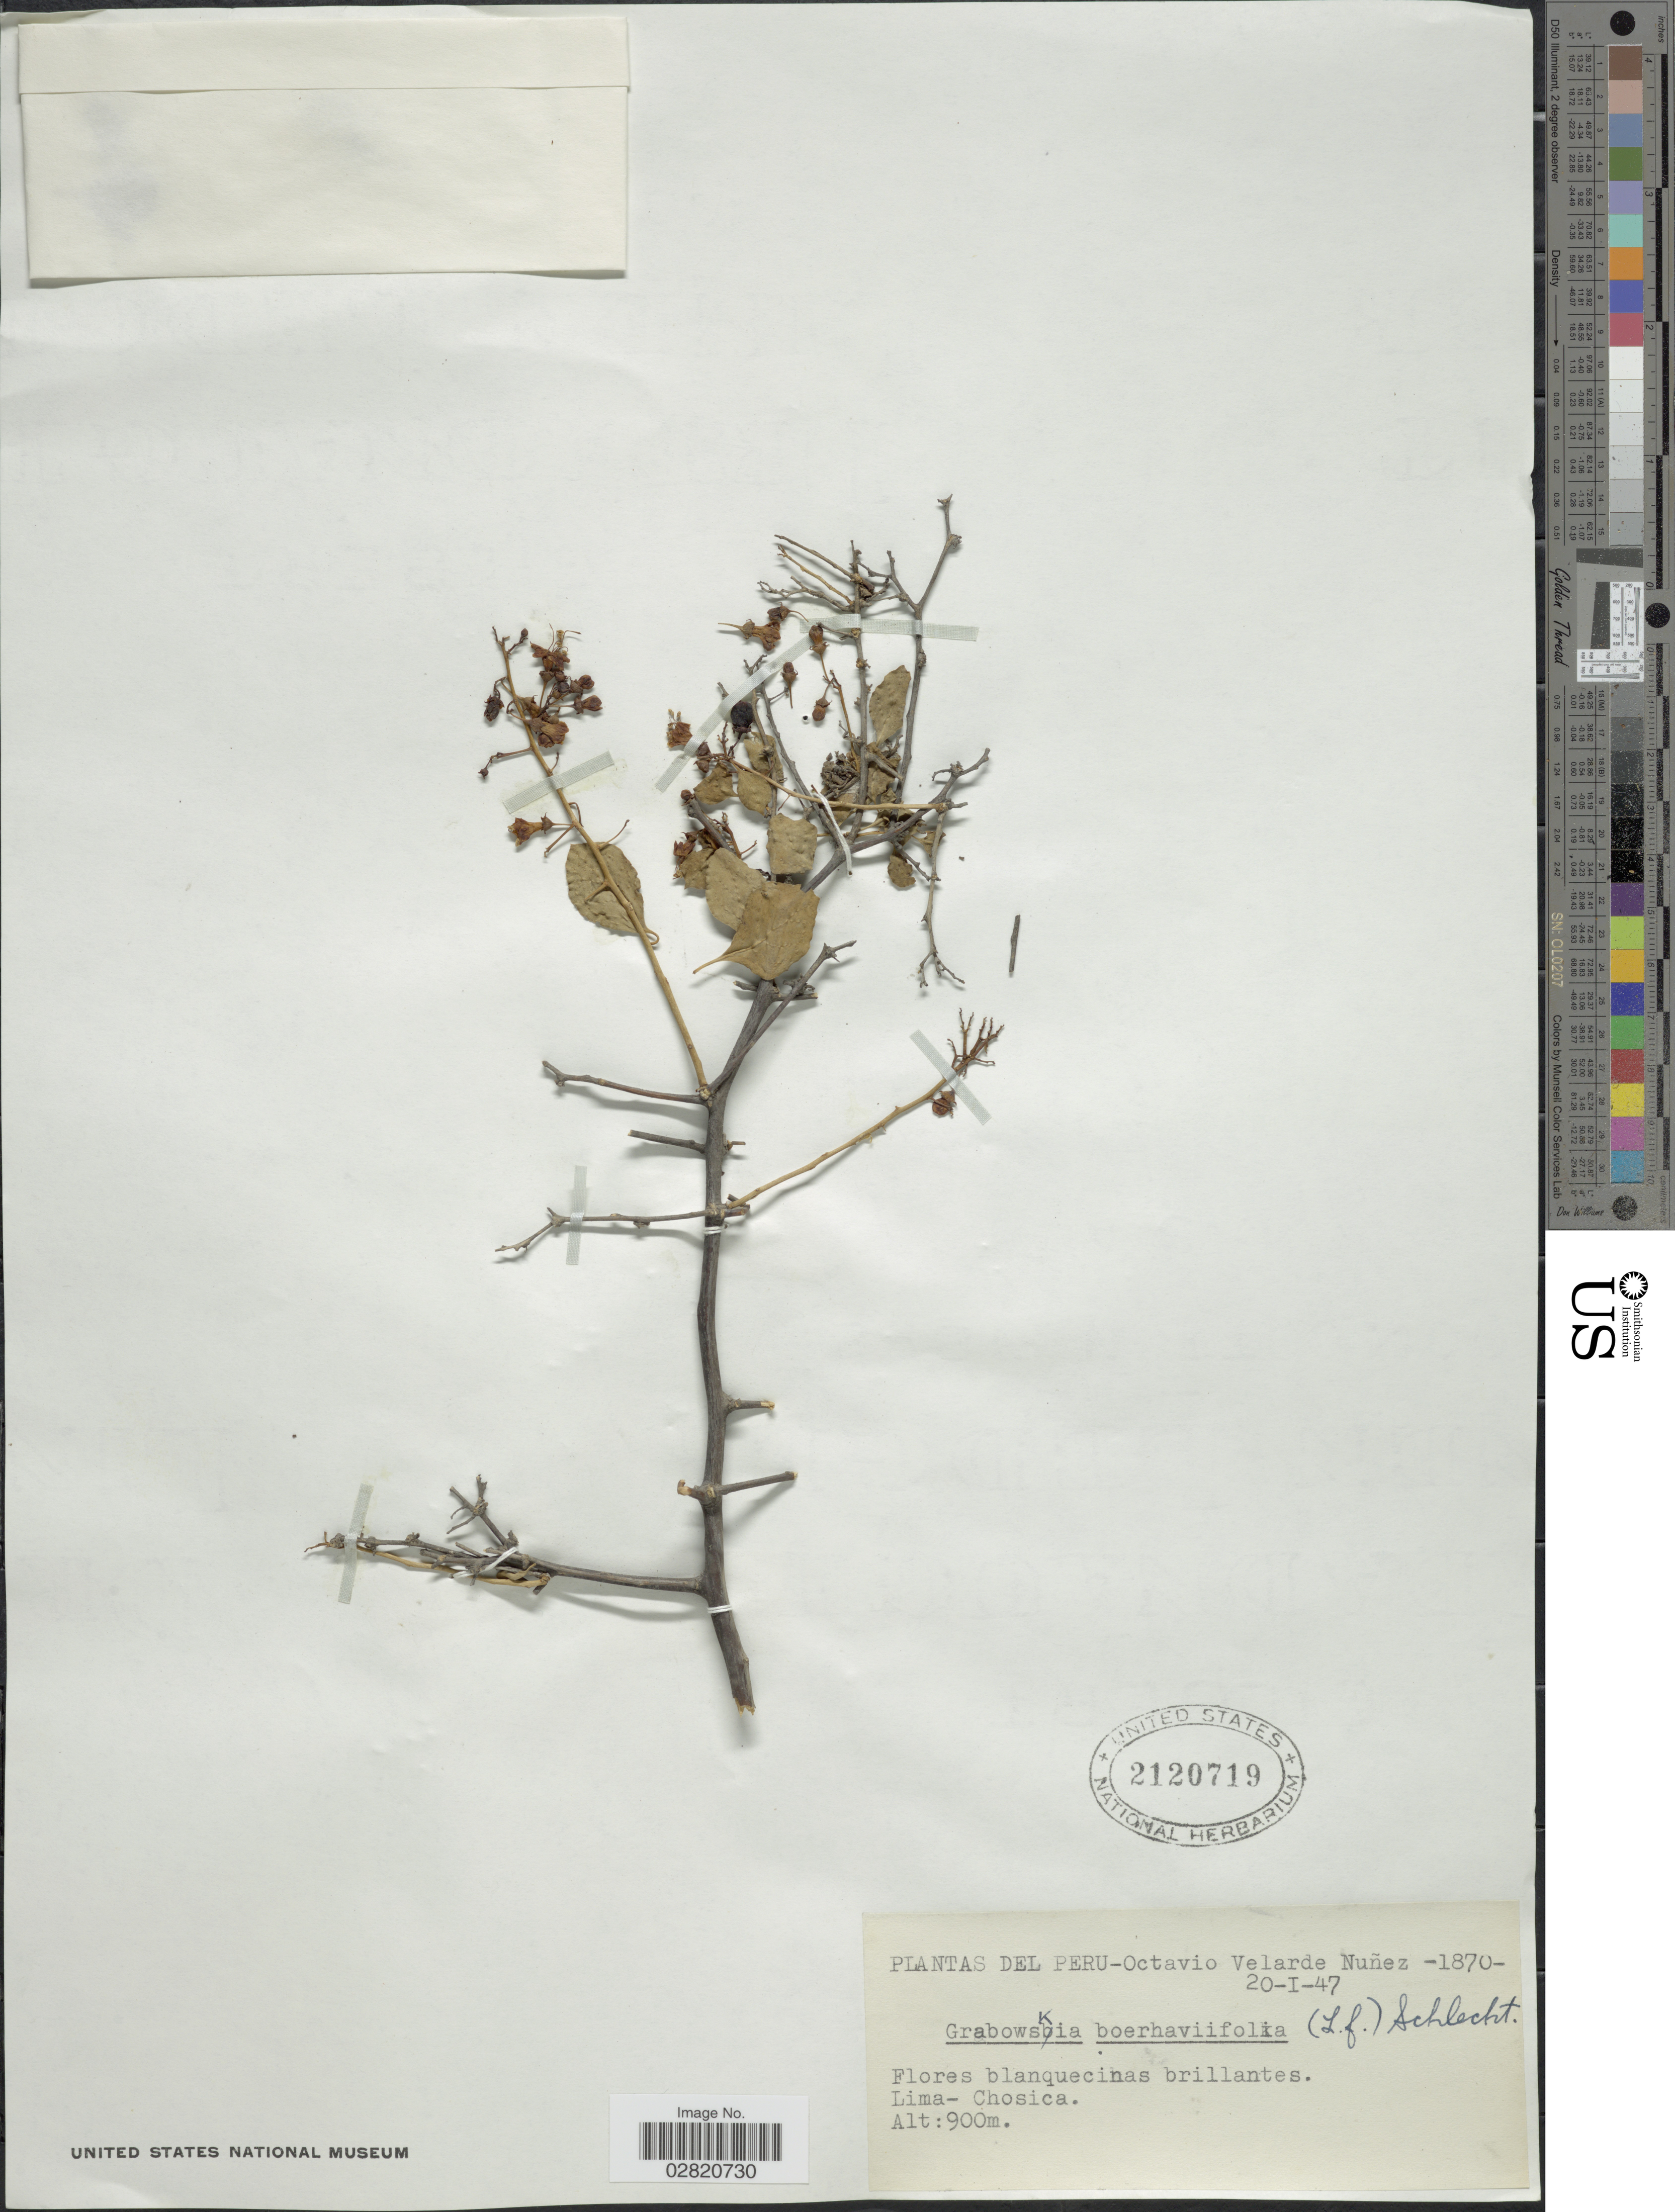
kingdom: Plantae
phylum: Tracheophyta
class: Magnoliopsida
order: Solanales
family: Solanaceae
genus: Grabowskia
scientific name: Grabowskia boerhaaviifolia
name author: Schltdl.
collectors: O. Nuñez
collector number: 1870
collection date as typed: Transcribed d/m/y: 20/1/47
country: Peru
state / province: Lima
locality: Lima-Chosica.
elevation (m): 900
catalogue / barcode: US 2120719